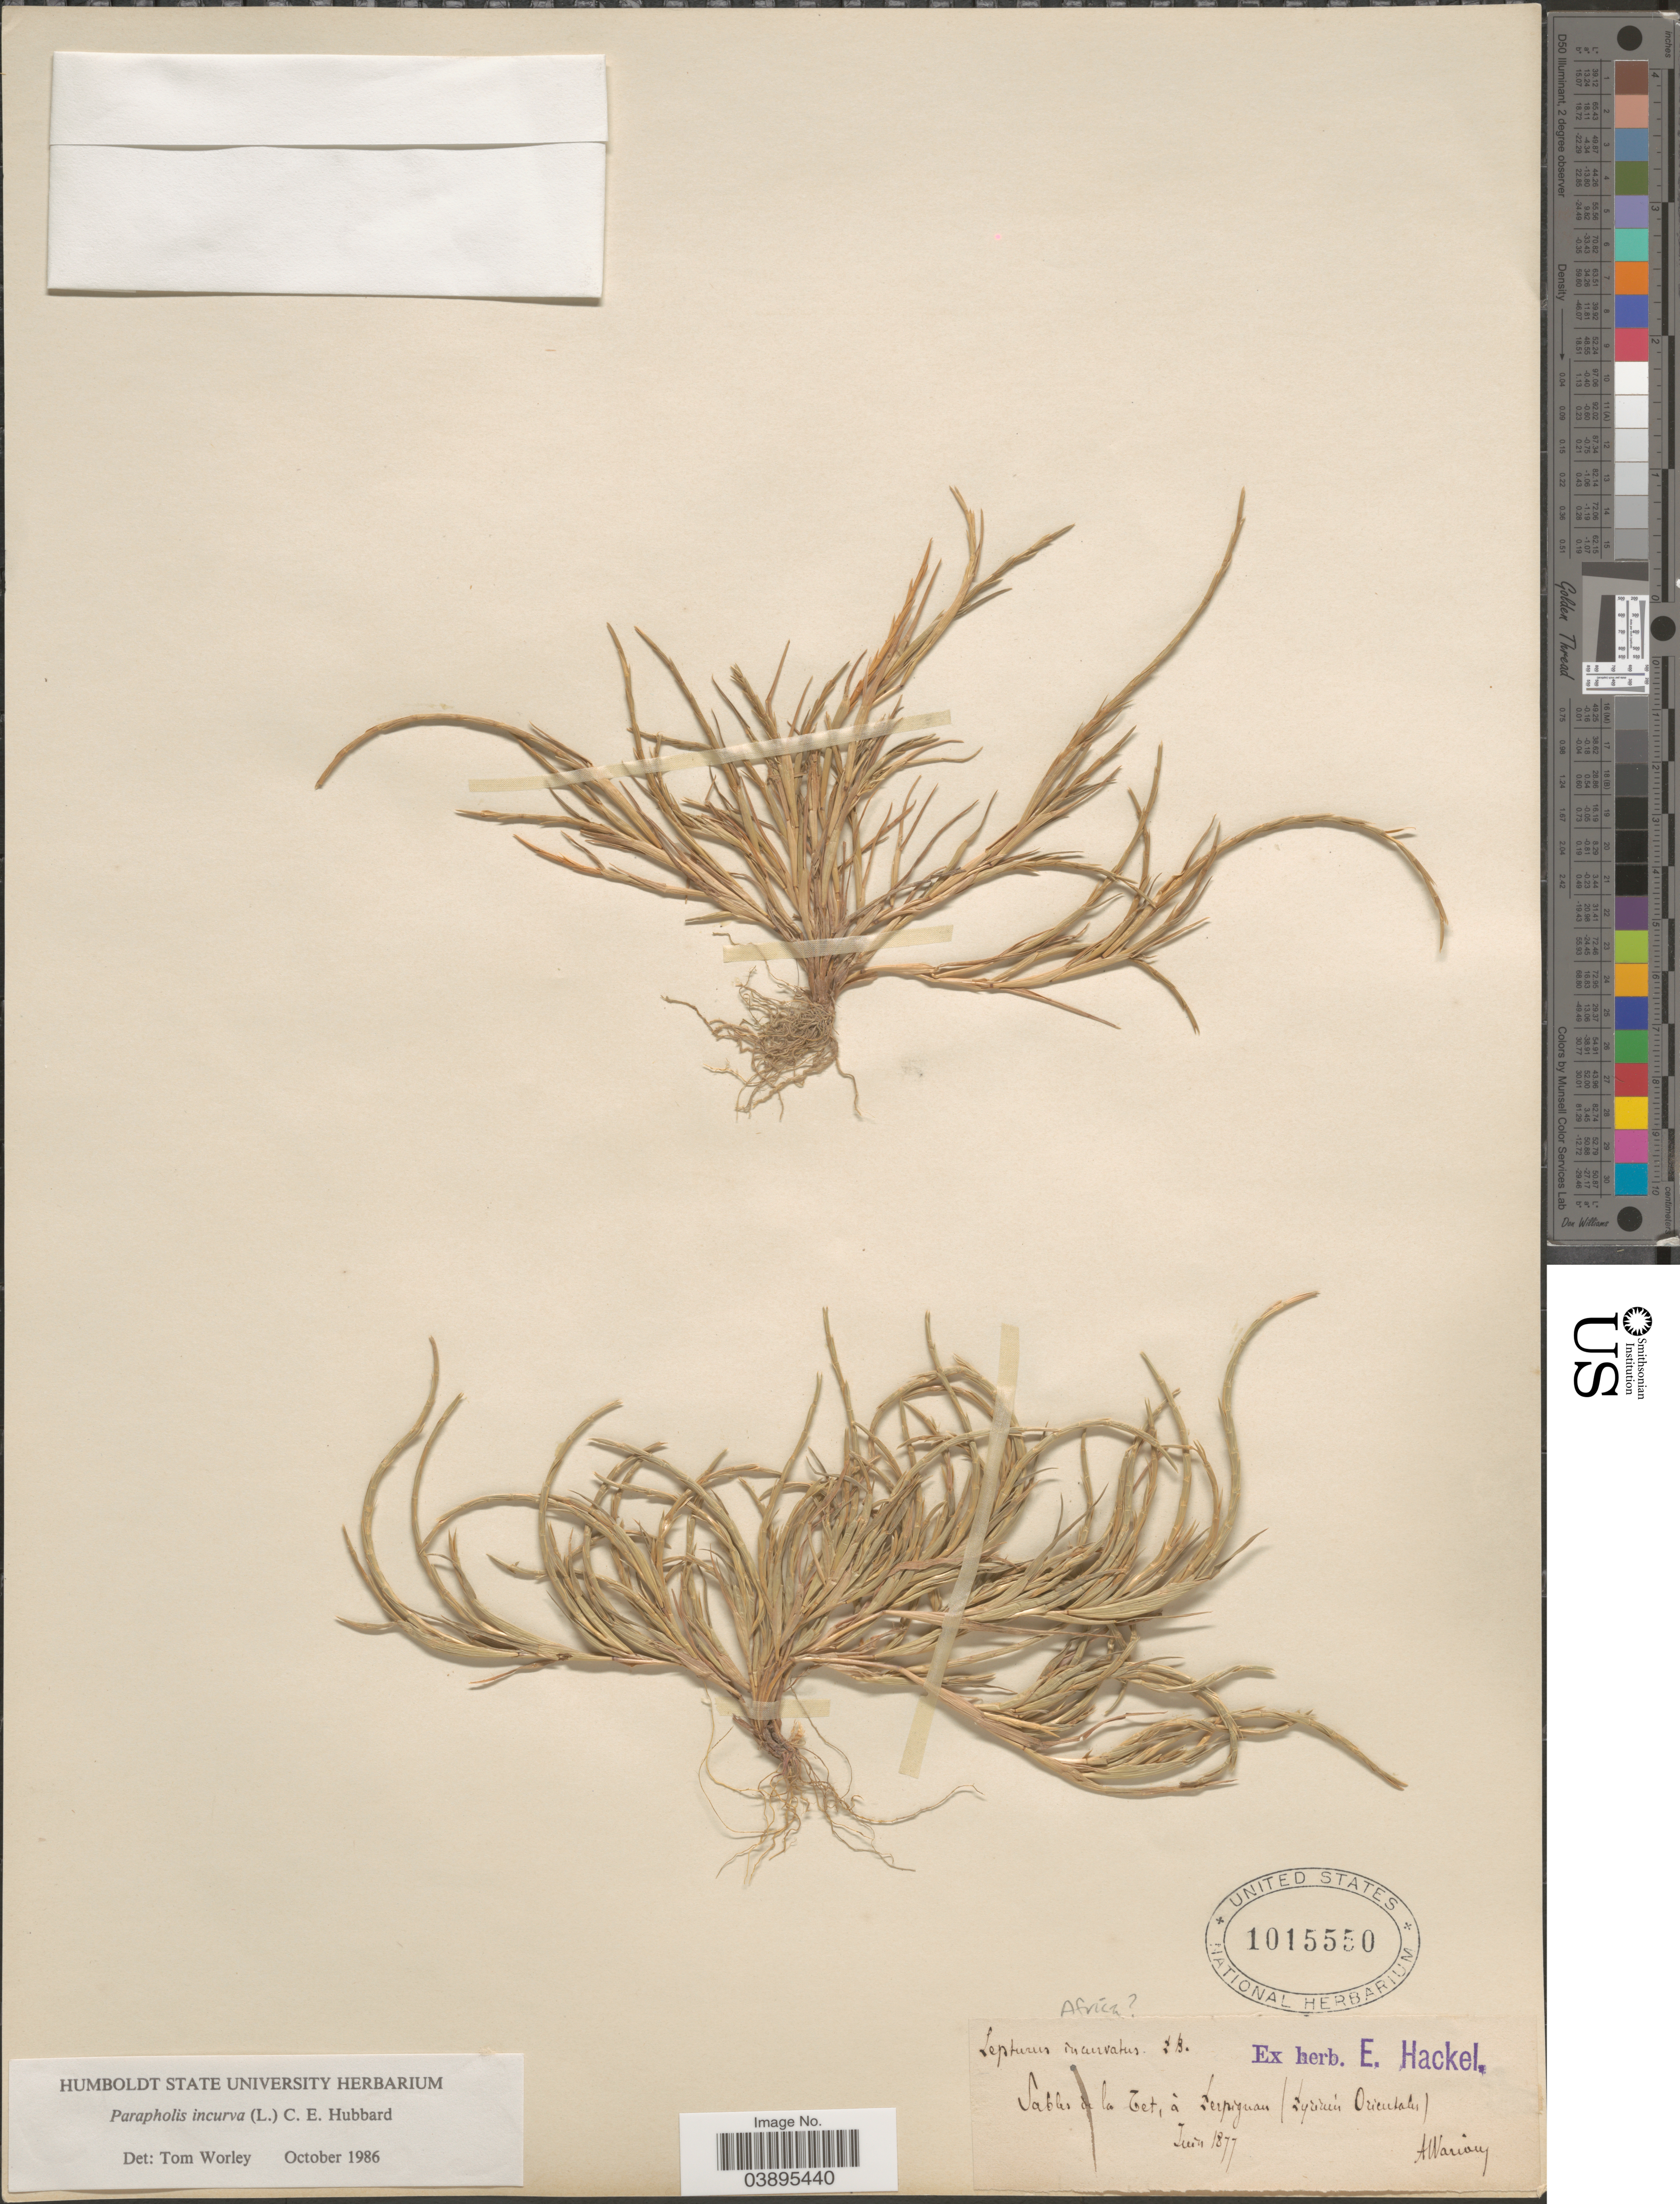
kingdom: Plantae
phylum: Tracheophyta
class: Liliopsida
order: Poales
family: Poaceae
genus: Parapholis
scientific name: Parapholis incurva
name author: (L.) C.E. Hubb.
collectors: A. Warion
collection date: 1877-06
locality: Africa [unsure placement]. Sables de la Tet, à Zerpigzum (Zyriruin Orientales). [interpreted]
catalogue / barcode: US 1015550